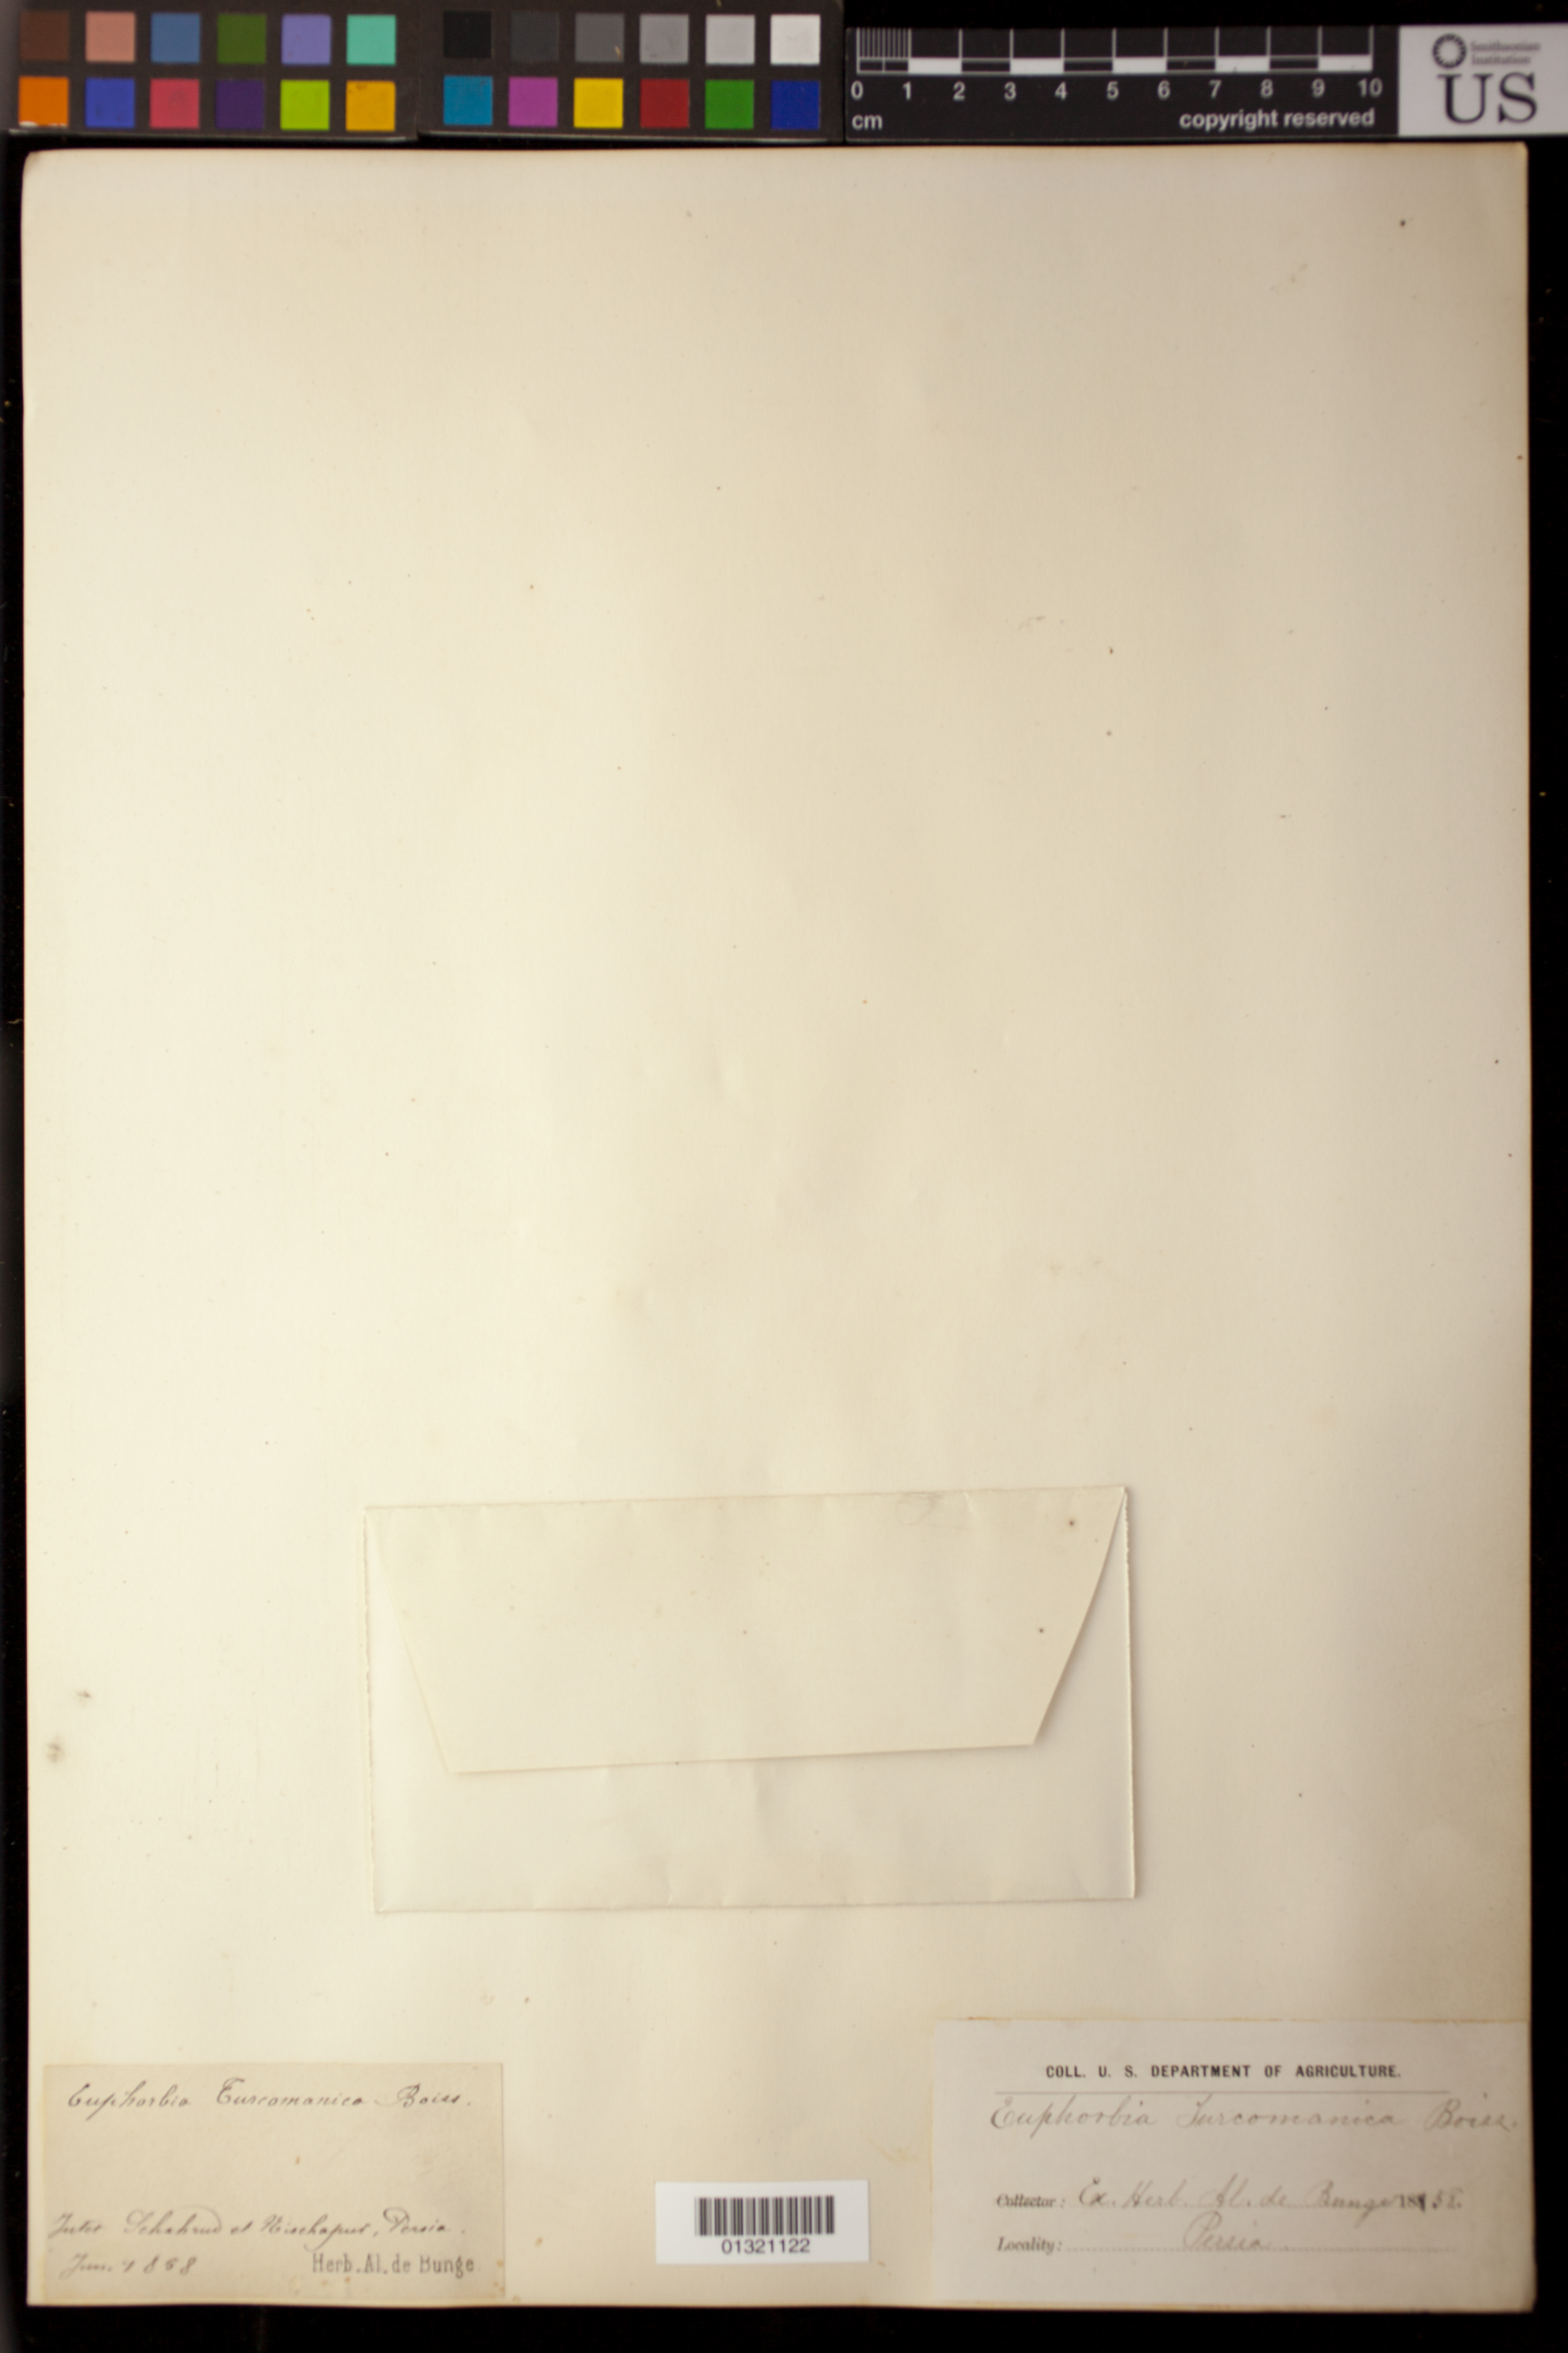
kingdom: Plantae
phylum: Tracheophyta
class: Magnoliopsida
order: Malpighiales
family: Euphorbiaceae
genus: Euphorbia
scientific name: Euphorbia granulata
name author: Forssk.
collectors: ex herb. Bunge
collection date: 1858-06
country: Iran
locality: Juter Schahrud [Shahrud] et Nischapur [Neyshabur]